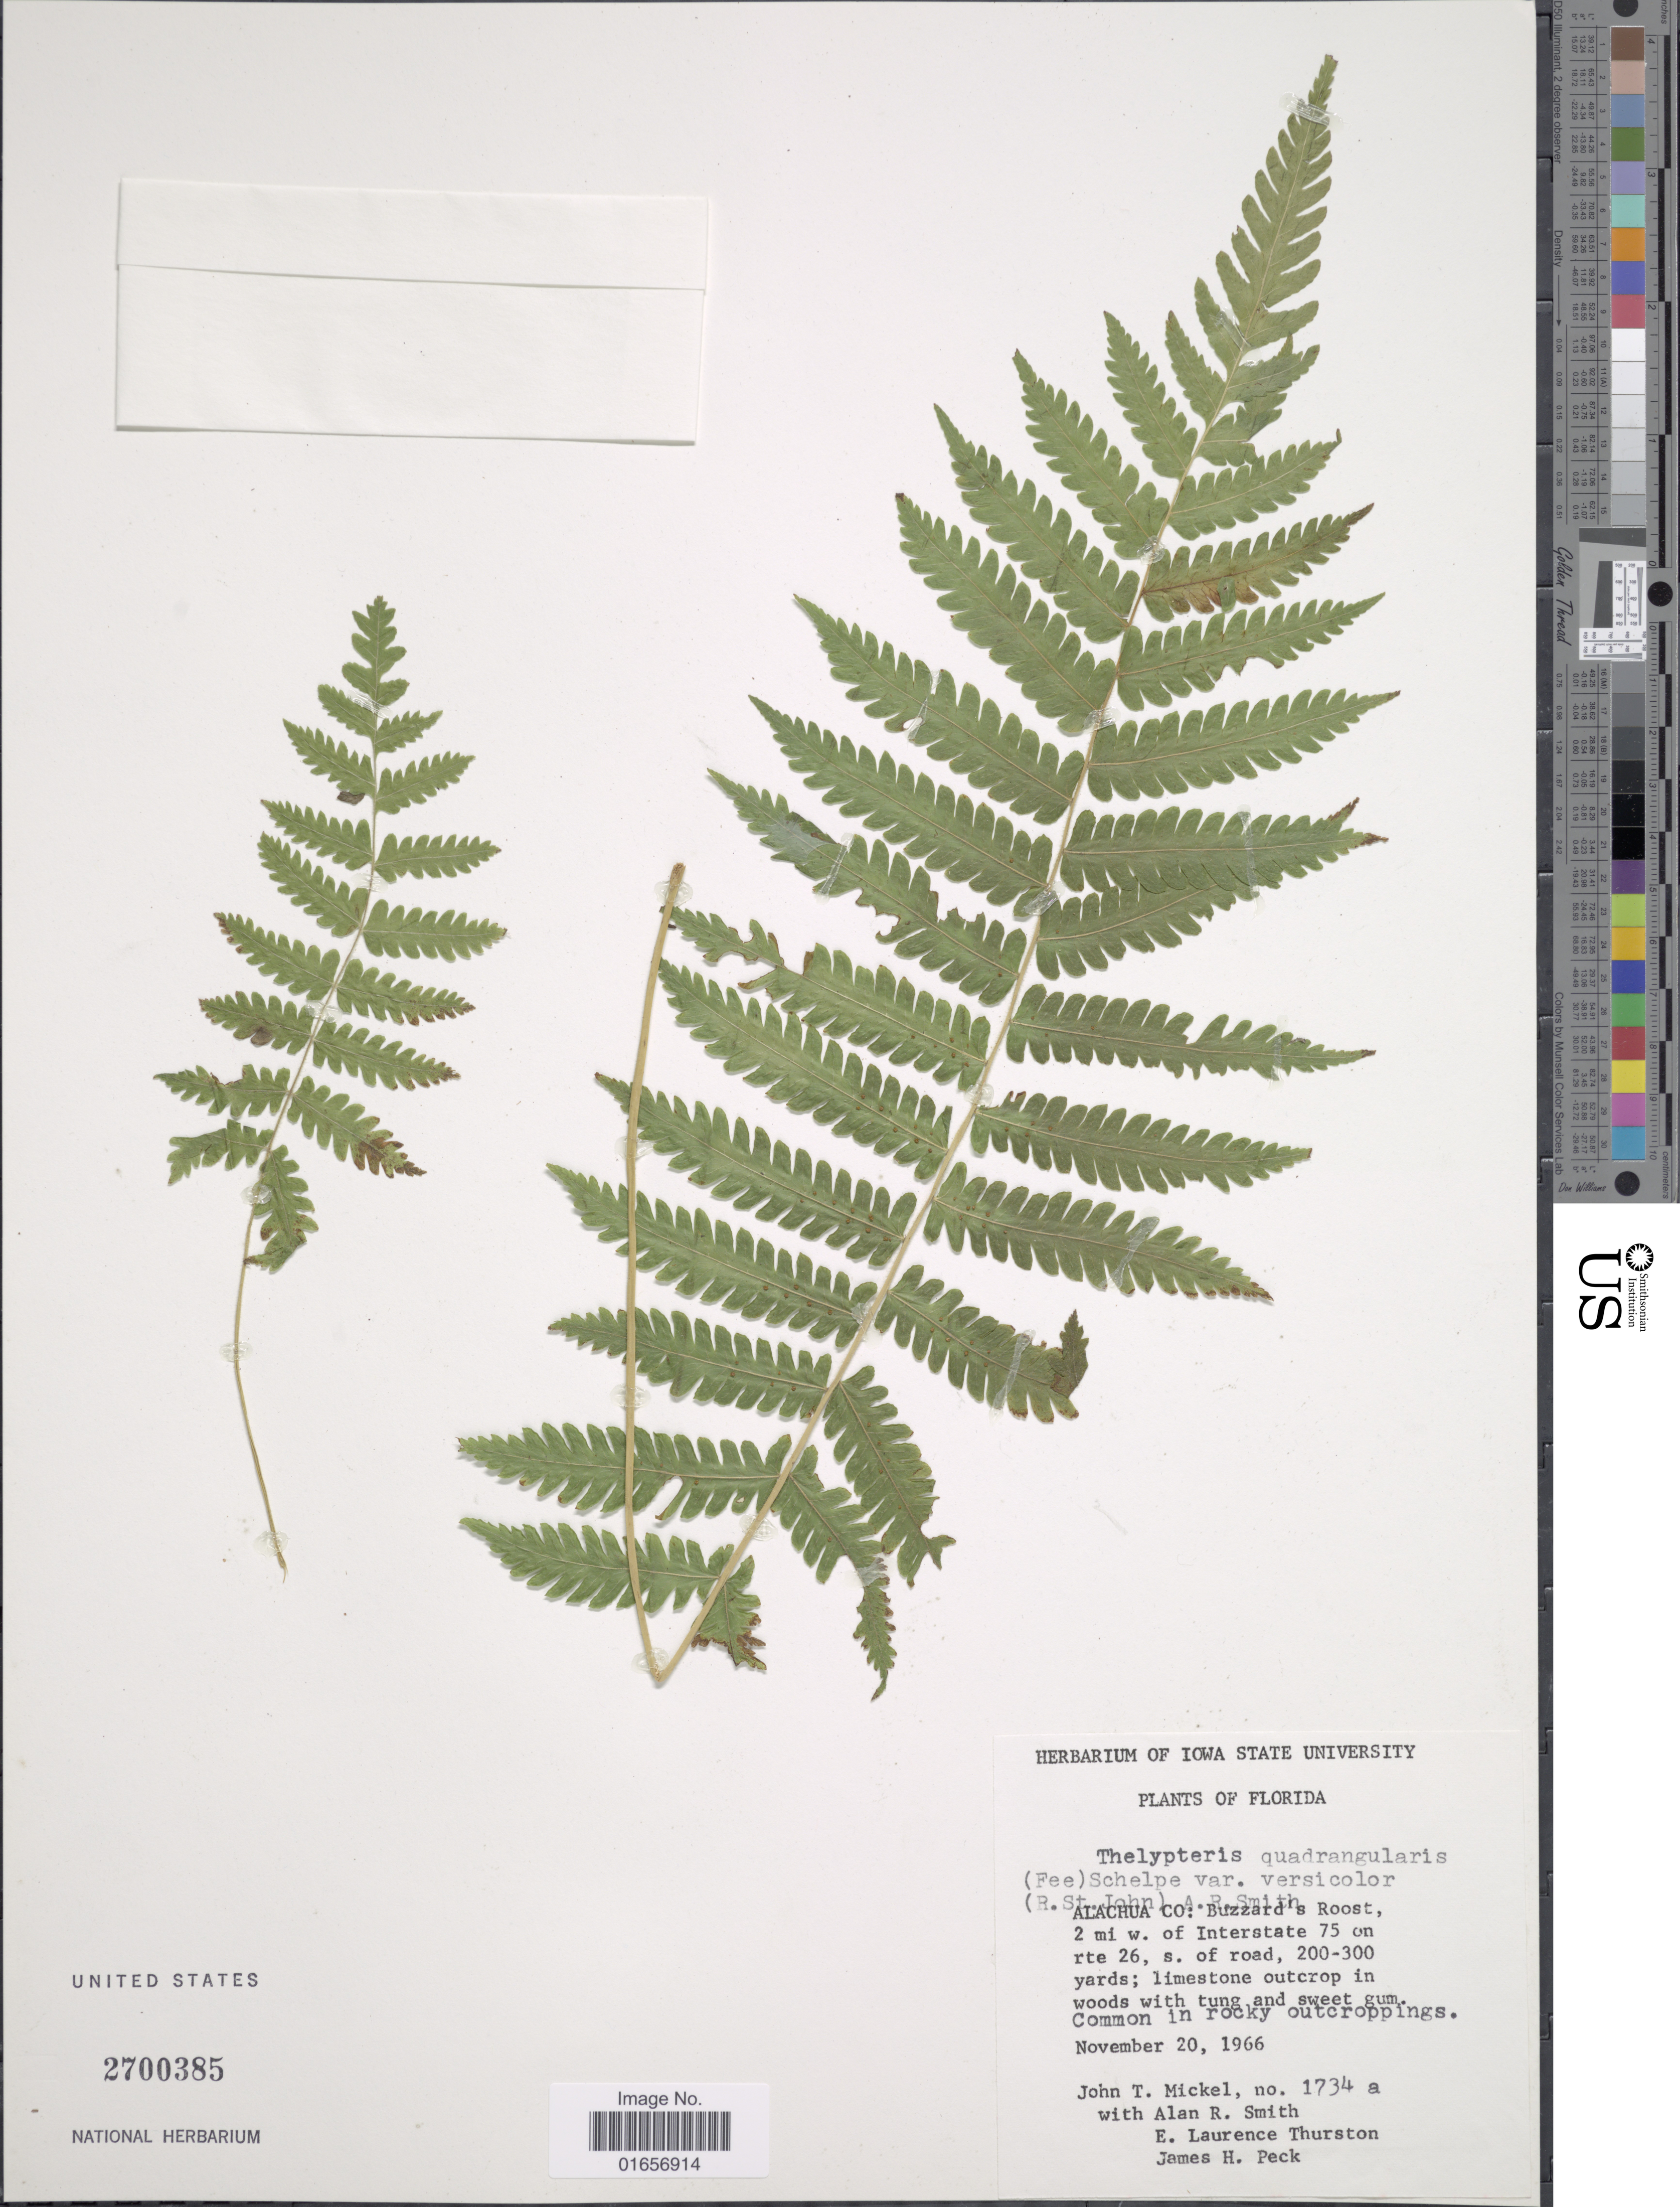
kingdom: Plantae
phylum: Tracheophyta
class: Polypodiopsida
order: Polypodiales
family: Thelypteridaceae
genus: Christella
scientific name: Christella hispidula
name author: (Decne.) Holttum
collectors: J. T. Mickel, A. R. Smith, E. Thurston & J. Peck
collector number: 1734 a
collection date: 1966-11-20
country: United States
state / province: Florida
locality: Alachua Co: Buzzard's Roost, 2 mi w. of Interstate 75 on rte 26, s. of road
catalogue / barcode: US 2700385